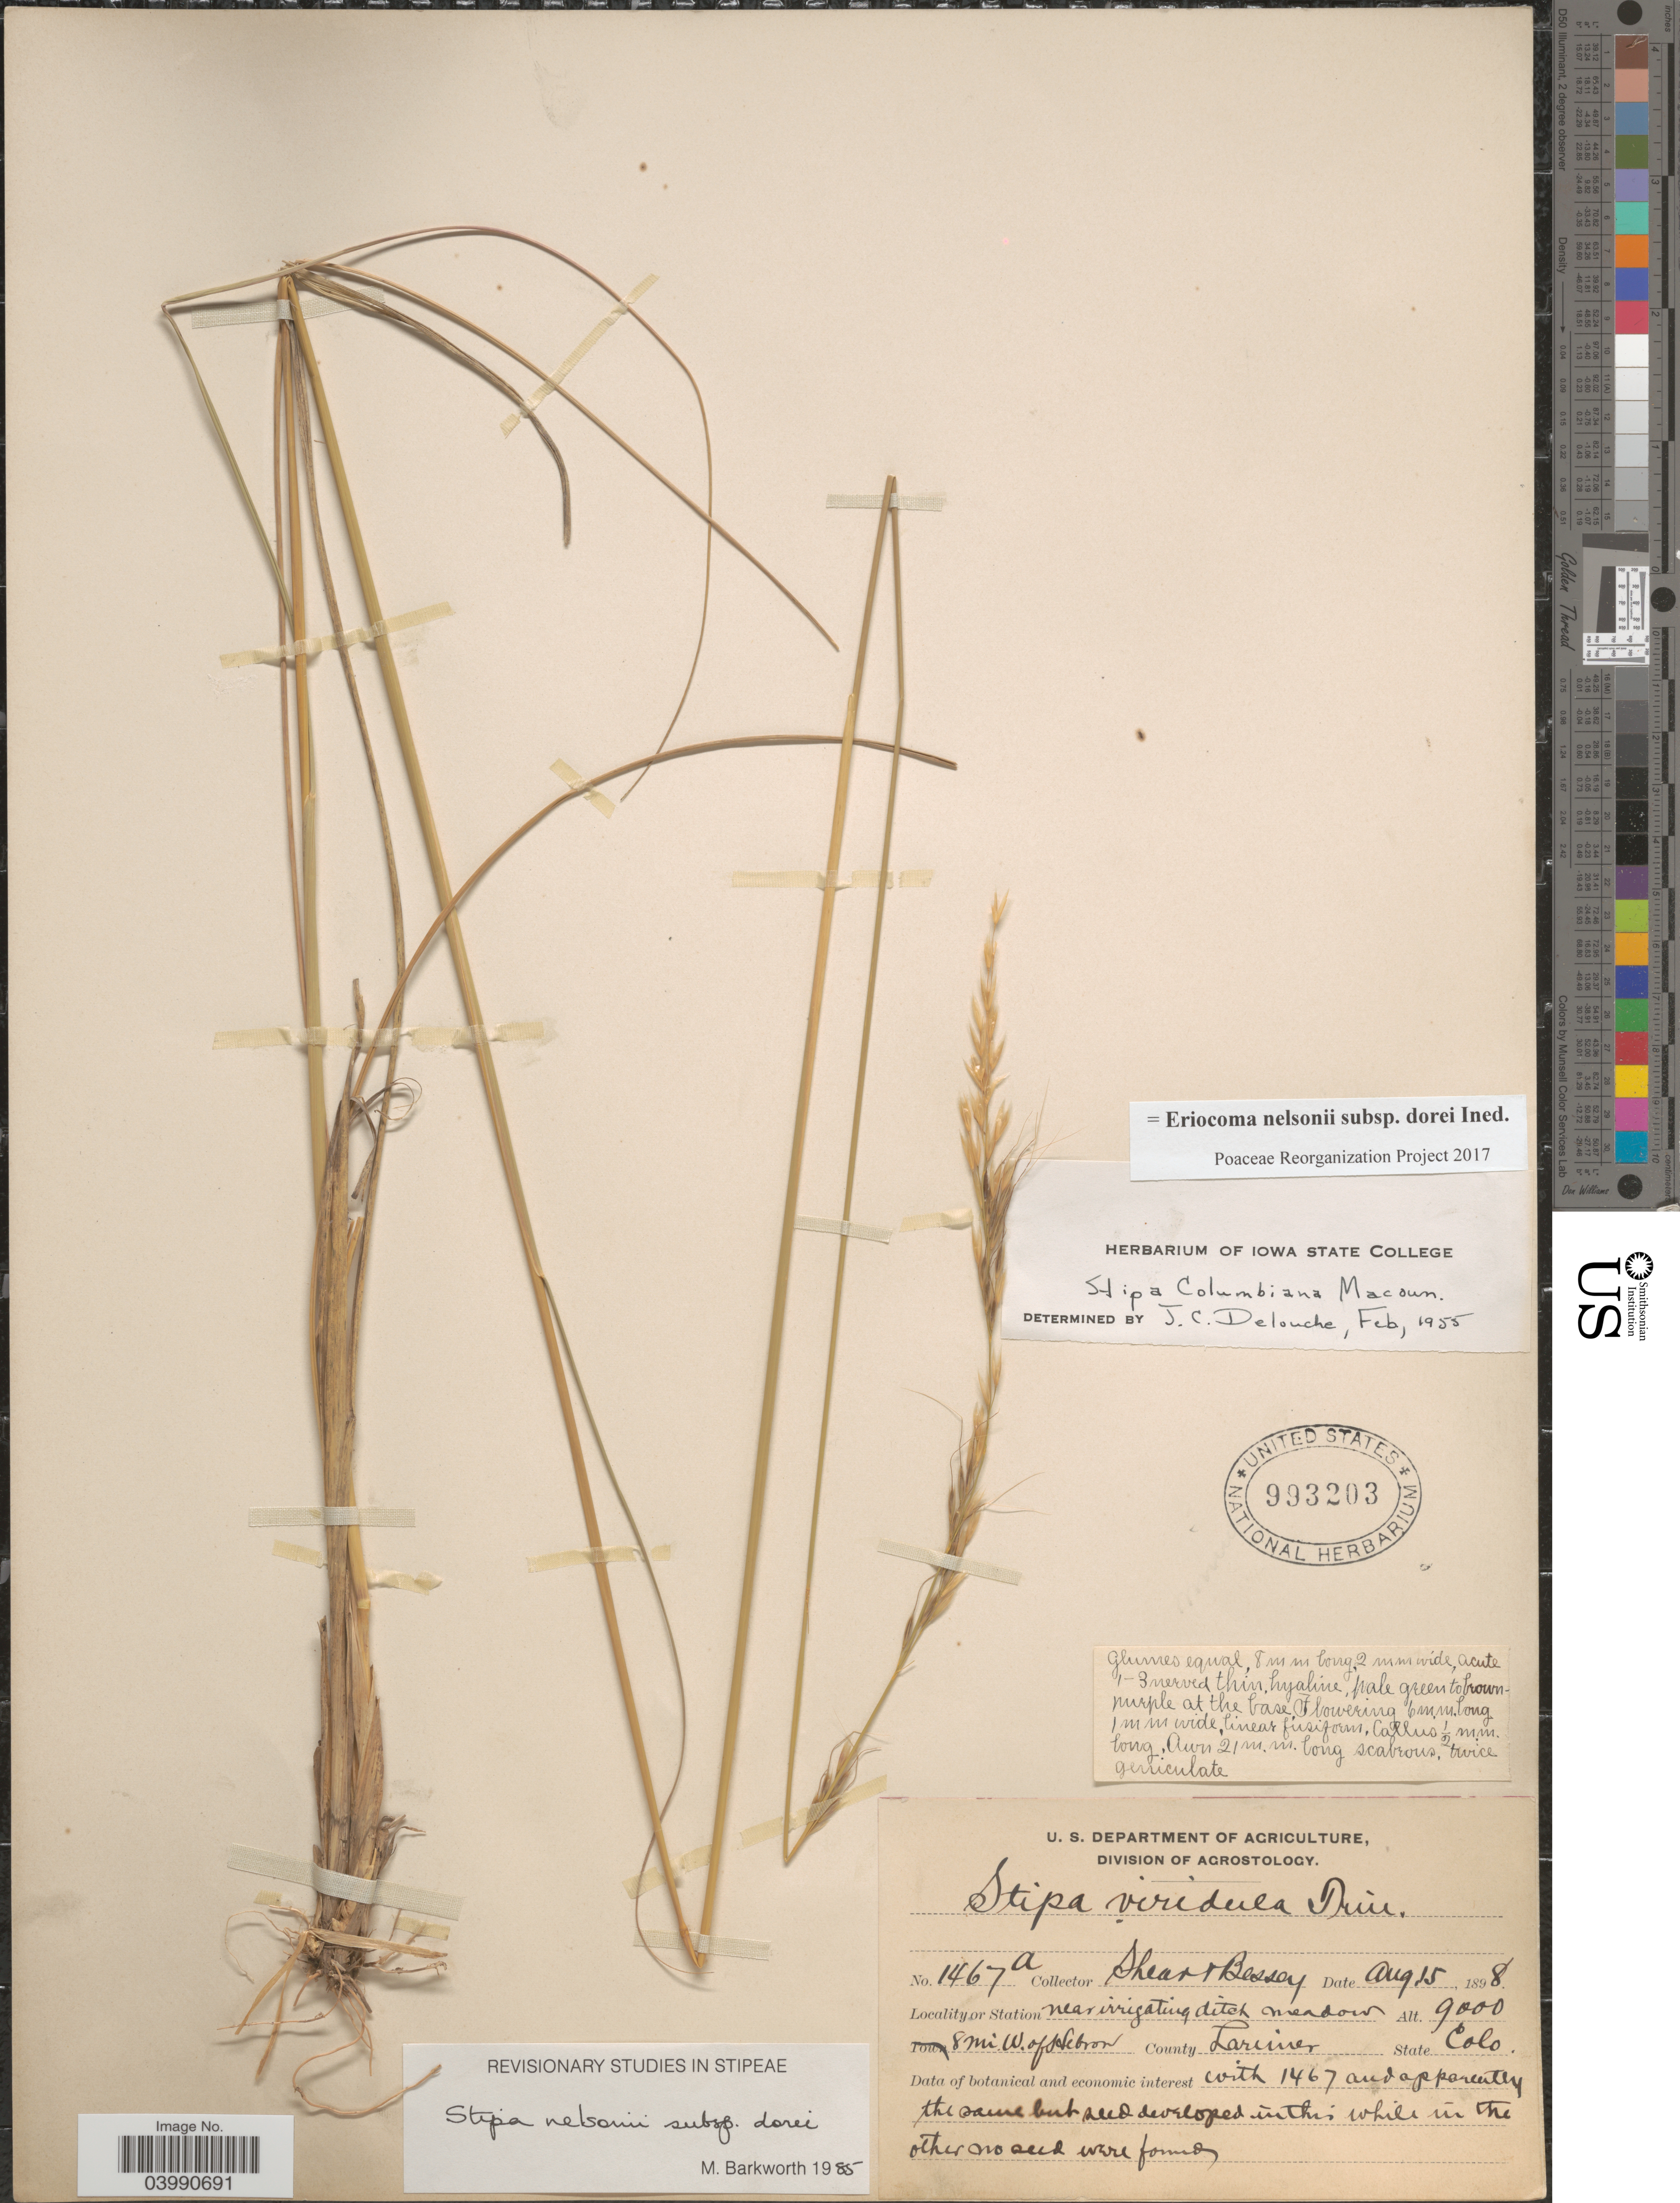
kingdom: Plantae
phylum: Tracheophyta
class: Liliopsida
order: Poales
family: Poaceae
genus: Eriocoma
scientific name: Eriocoma nelsonii subsp. dorei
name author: (Barkworth & J. Maze) Romasch.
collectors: -- Shear & -. Bessey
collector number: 1467a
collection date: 1898-08-15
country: United States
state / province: Colorado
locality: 9 mi. W. of Hebron. County Larimer.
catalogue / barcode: US 993203